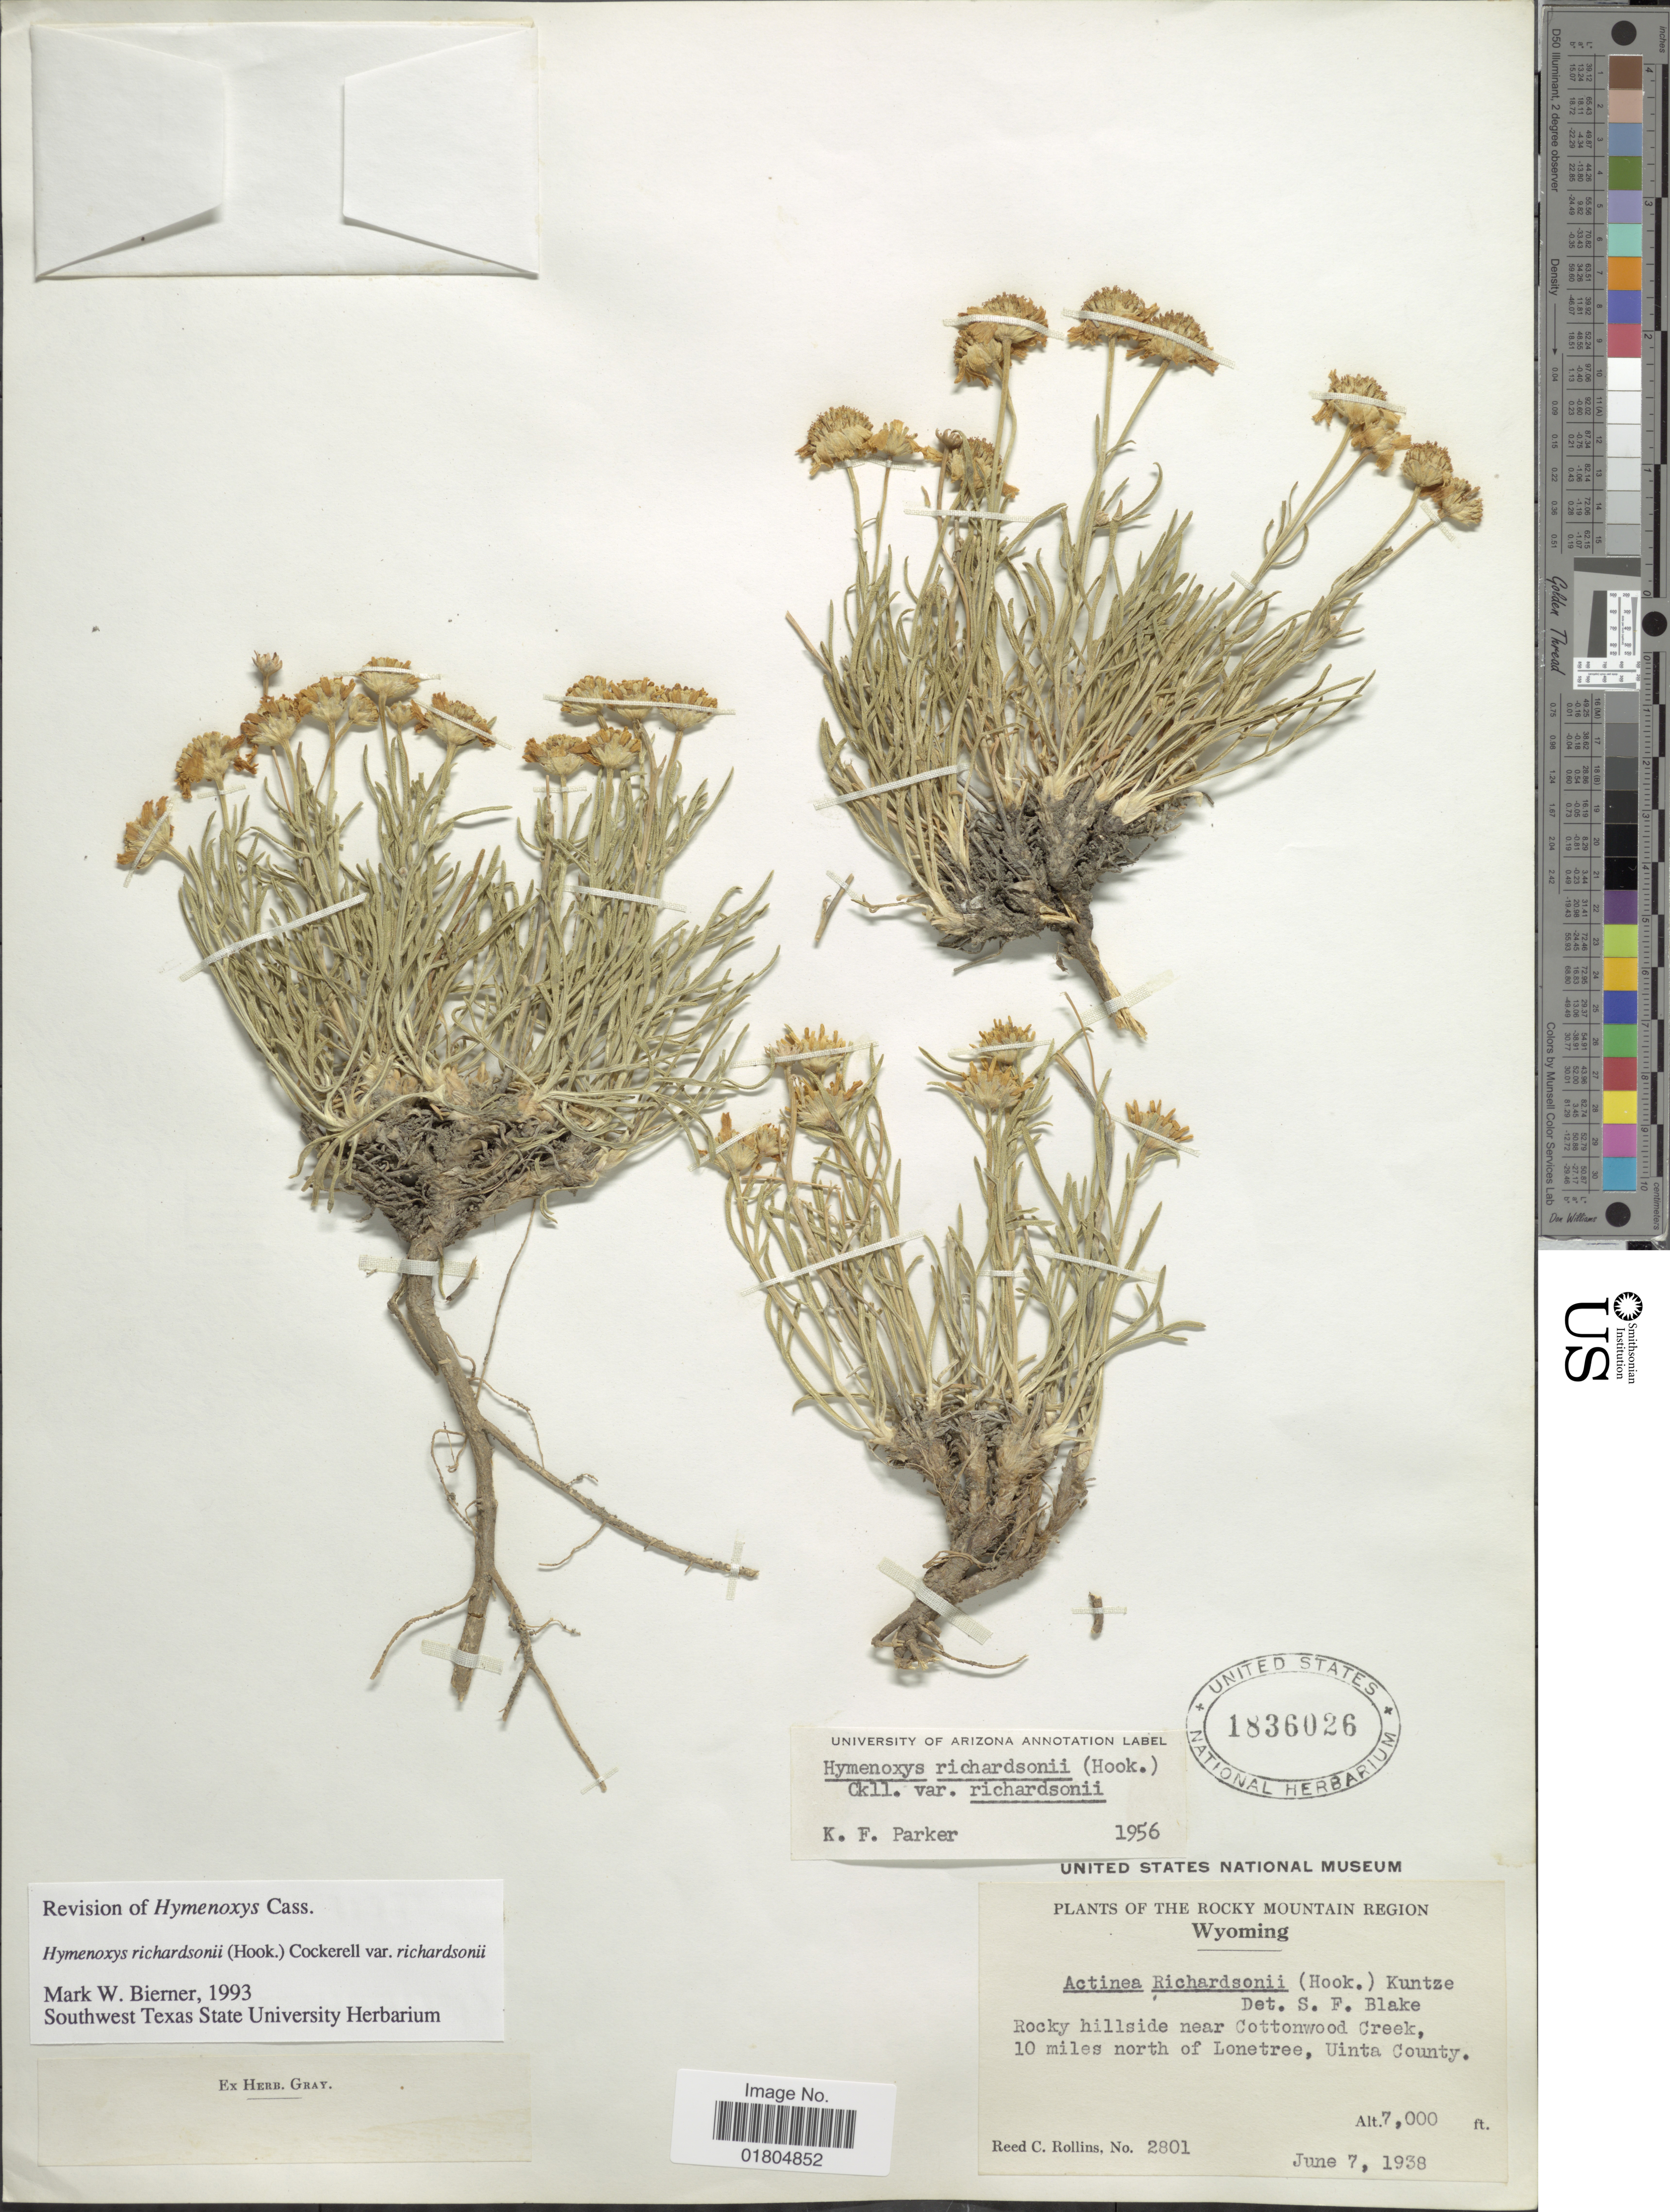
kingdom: Plantae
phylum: Tracheophyta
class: Magnoliopsida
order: Asterales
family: Asteraceae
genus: Hymenoxys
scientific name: Hymenoxys richardsonii var. richardsonii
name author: (Hook.) Cockerell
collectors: R. C. Rollins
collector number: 2801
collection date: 1938-06-07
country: United States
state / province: Wyoming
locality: Rocky Mountain Region. near Cottonwood Creek, 10 miles north of Lonetree, Uinta County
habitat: rocky hillside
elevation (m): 2134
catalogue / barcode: US 1836026